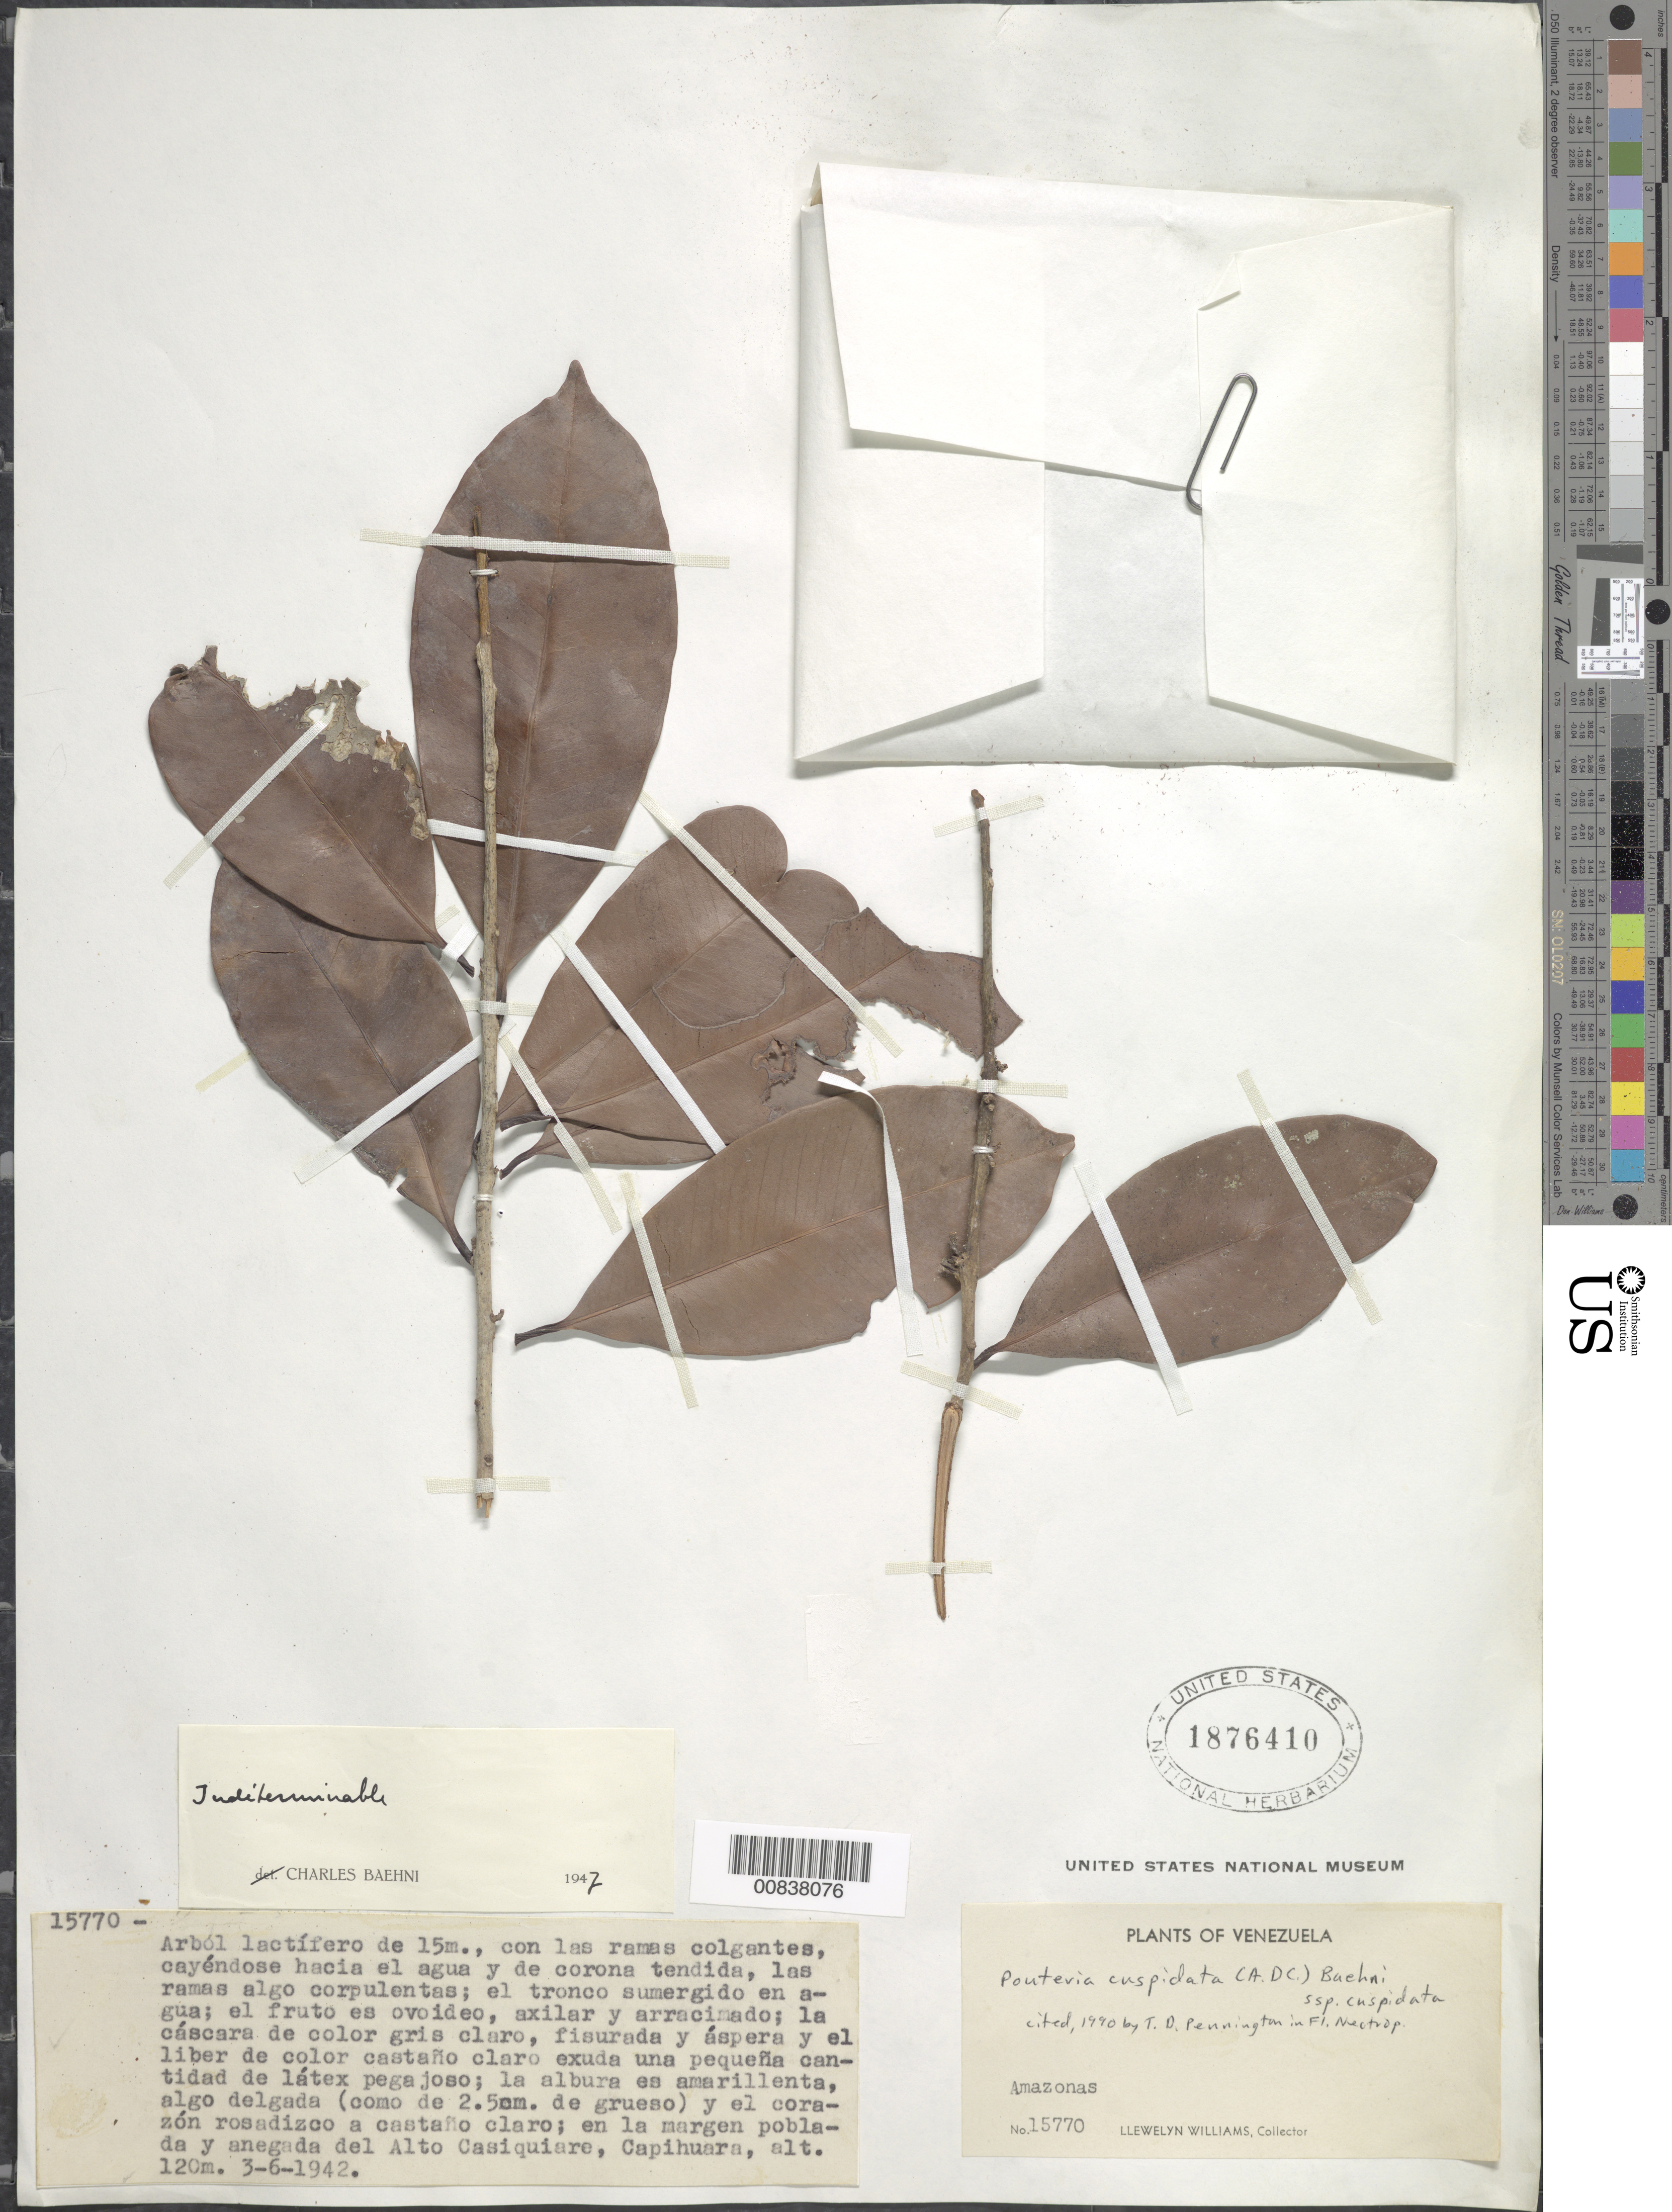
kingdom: Plantae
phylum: Tracheophyta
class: Magnoliopsida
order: Ericales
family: Sapotaceae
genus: Pouteria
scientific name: Pouteria cuspidata subsp. cuspidata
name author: (A. DC.) Baehni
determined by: Pennington, T. D., (K)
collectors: Ll. Williams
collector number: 15770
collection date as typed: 3-Jun-42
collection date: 1942-06-03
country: Venezuela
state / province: Amazonas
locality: Capihuara, Alto Casiquiare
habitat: Margen poblada y anegada del Alto Casiquiare; el tronco sumergido en agua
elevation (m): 120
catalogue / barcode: US 1876410